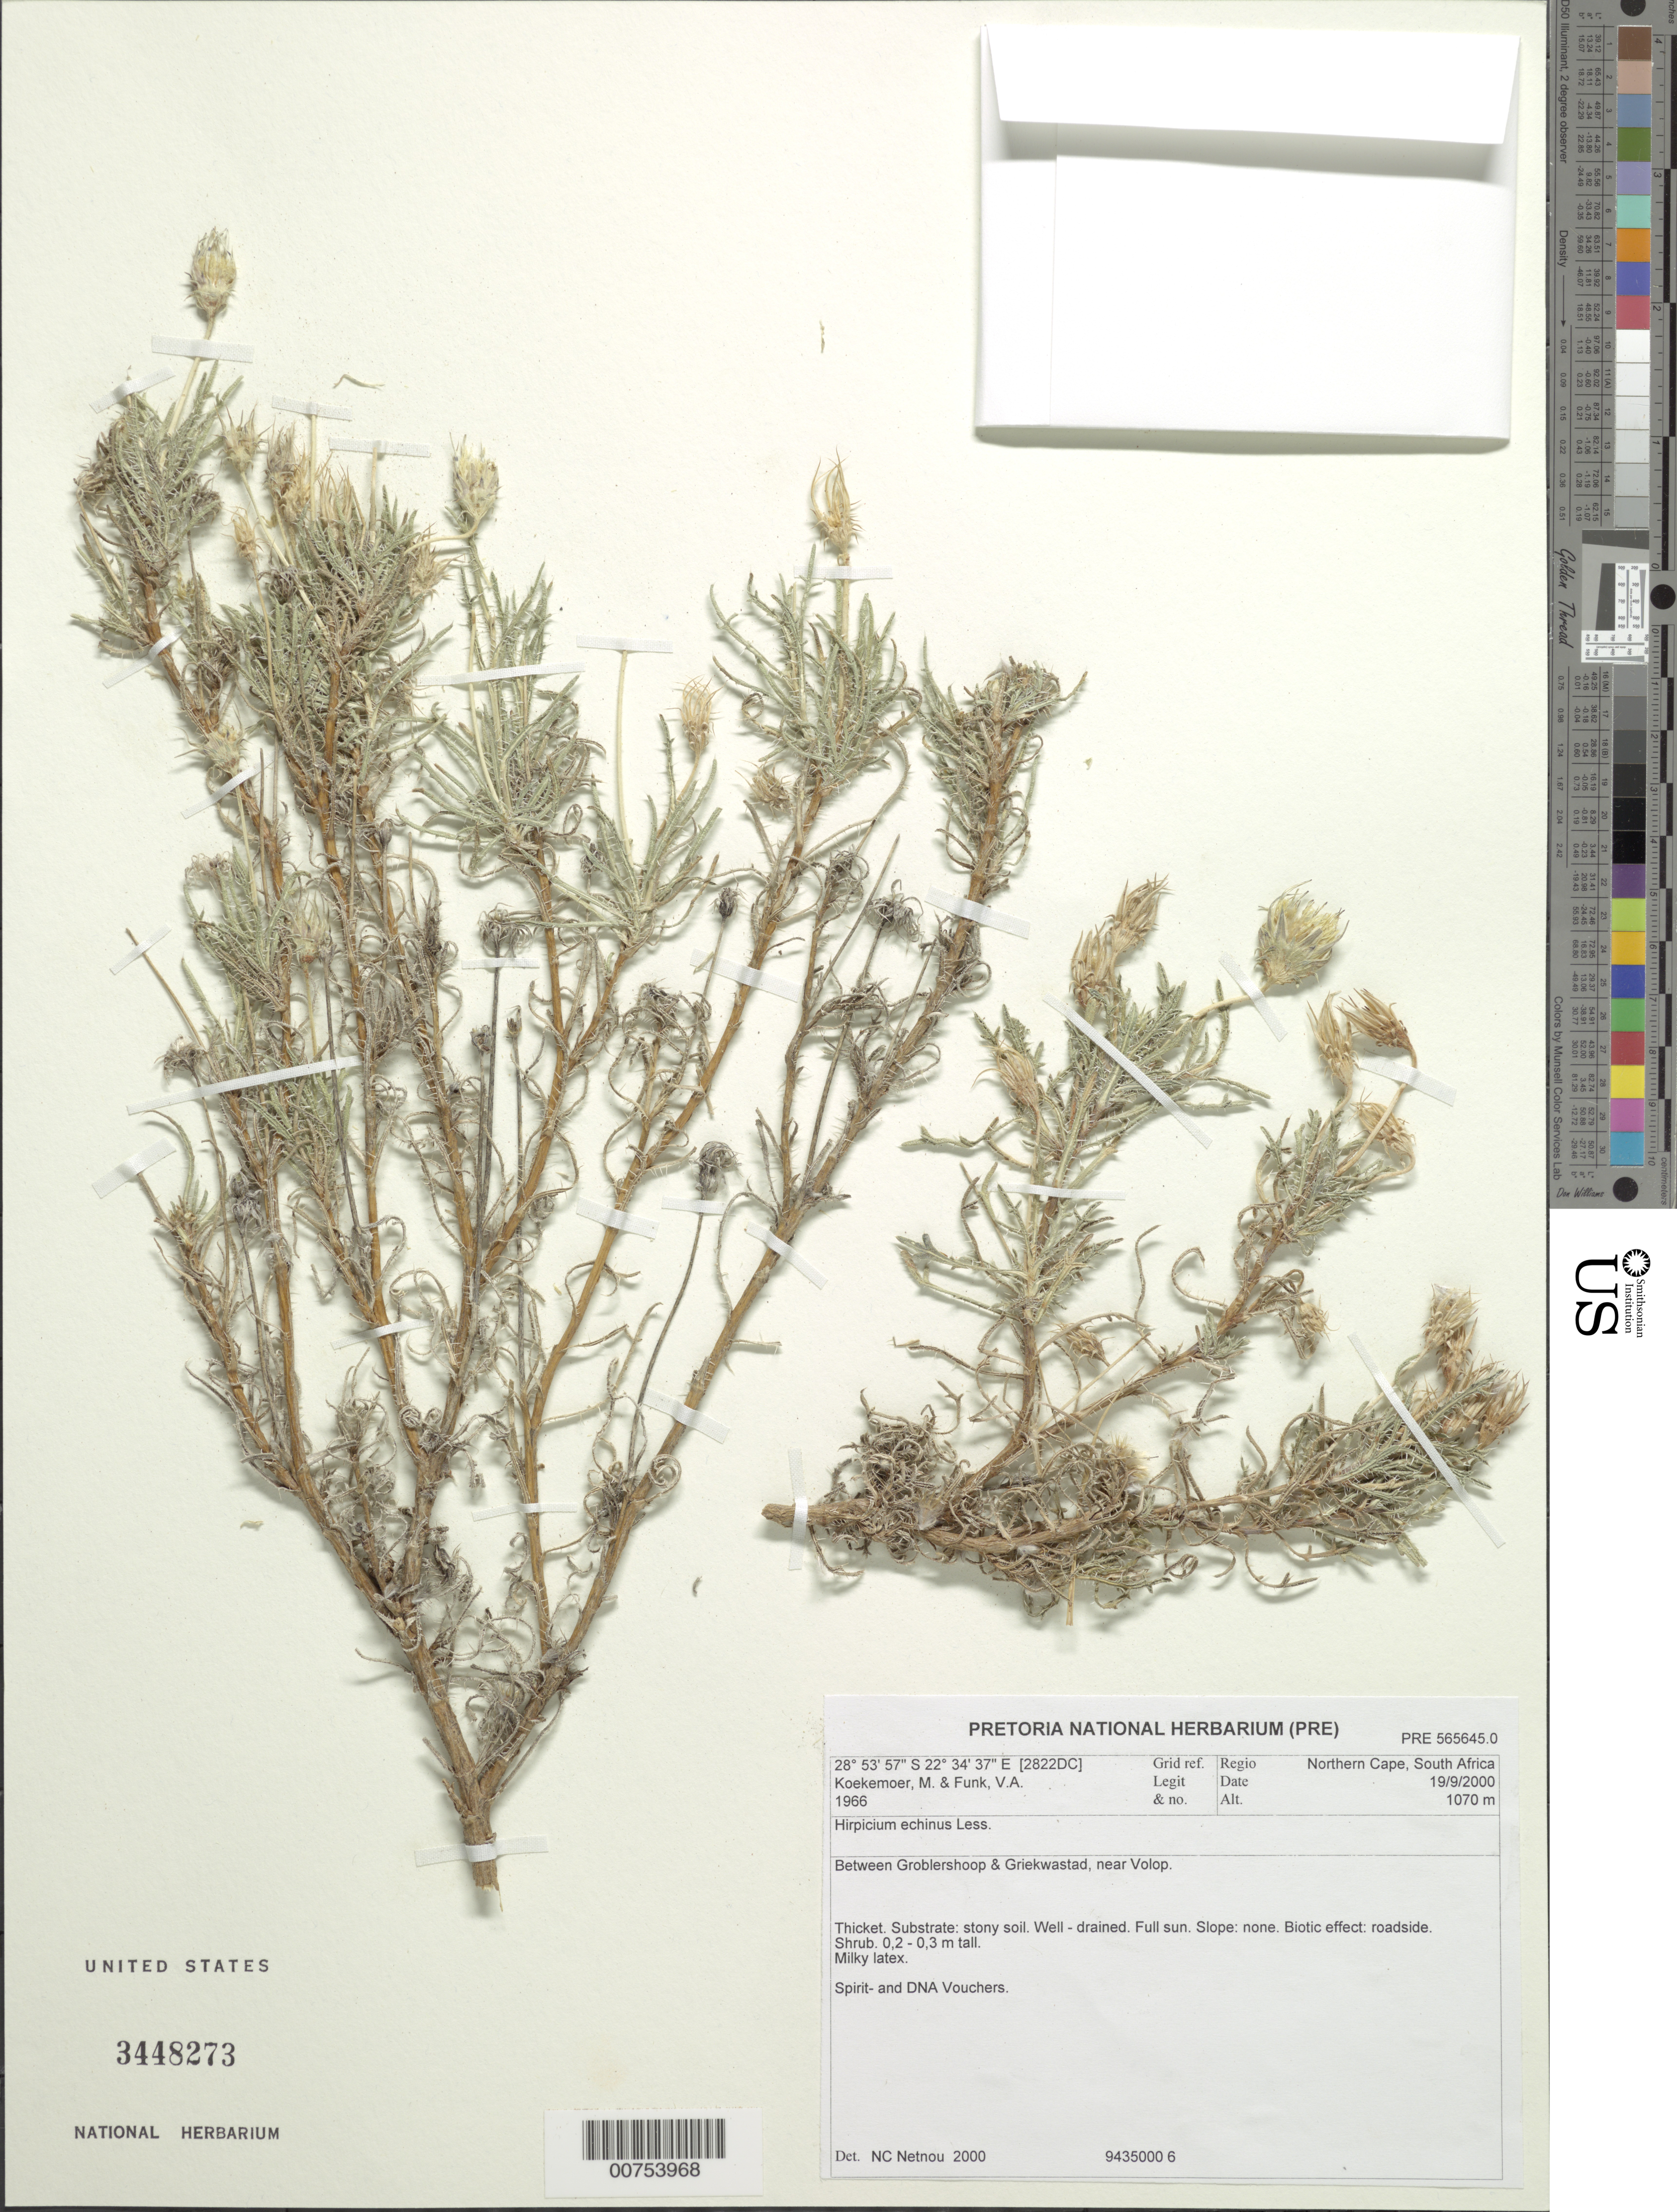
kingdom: Plantae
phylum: Tracheophyta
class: Magnoliopsida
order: Asterales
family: Asteraceae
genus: Hirpicium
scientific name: Hirpicium echinus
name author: Less.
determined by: Netnou, N. C.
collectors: M. Koekemoer & V. Funk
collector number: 1966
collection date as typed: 19 September 2000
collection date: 2000-09-19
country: South Africa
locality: Northern Cape; between Groblershoop & Griekwastad, near Volop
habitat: Thicket; stony soil, well-drained, full sun, roadside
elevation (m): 1070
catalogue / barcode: US 3448273